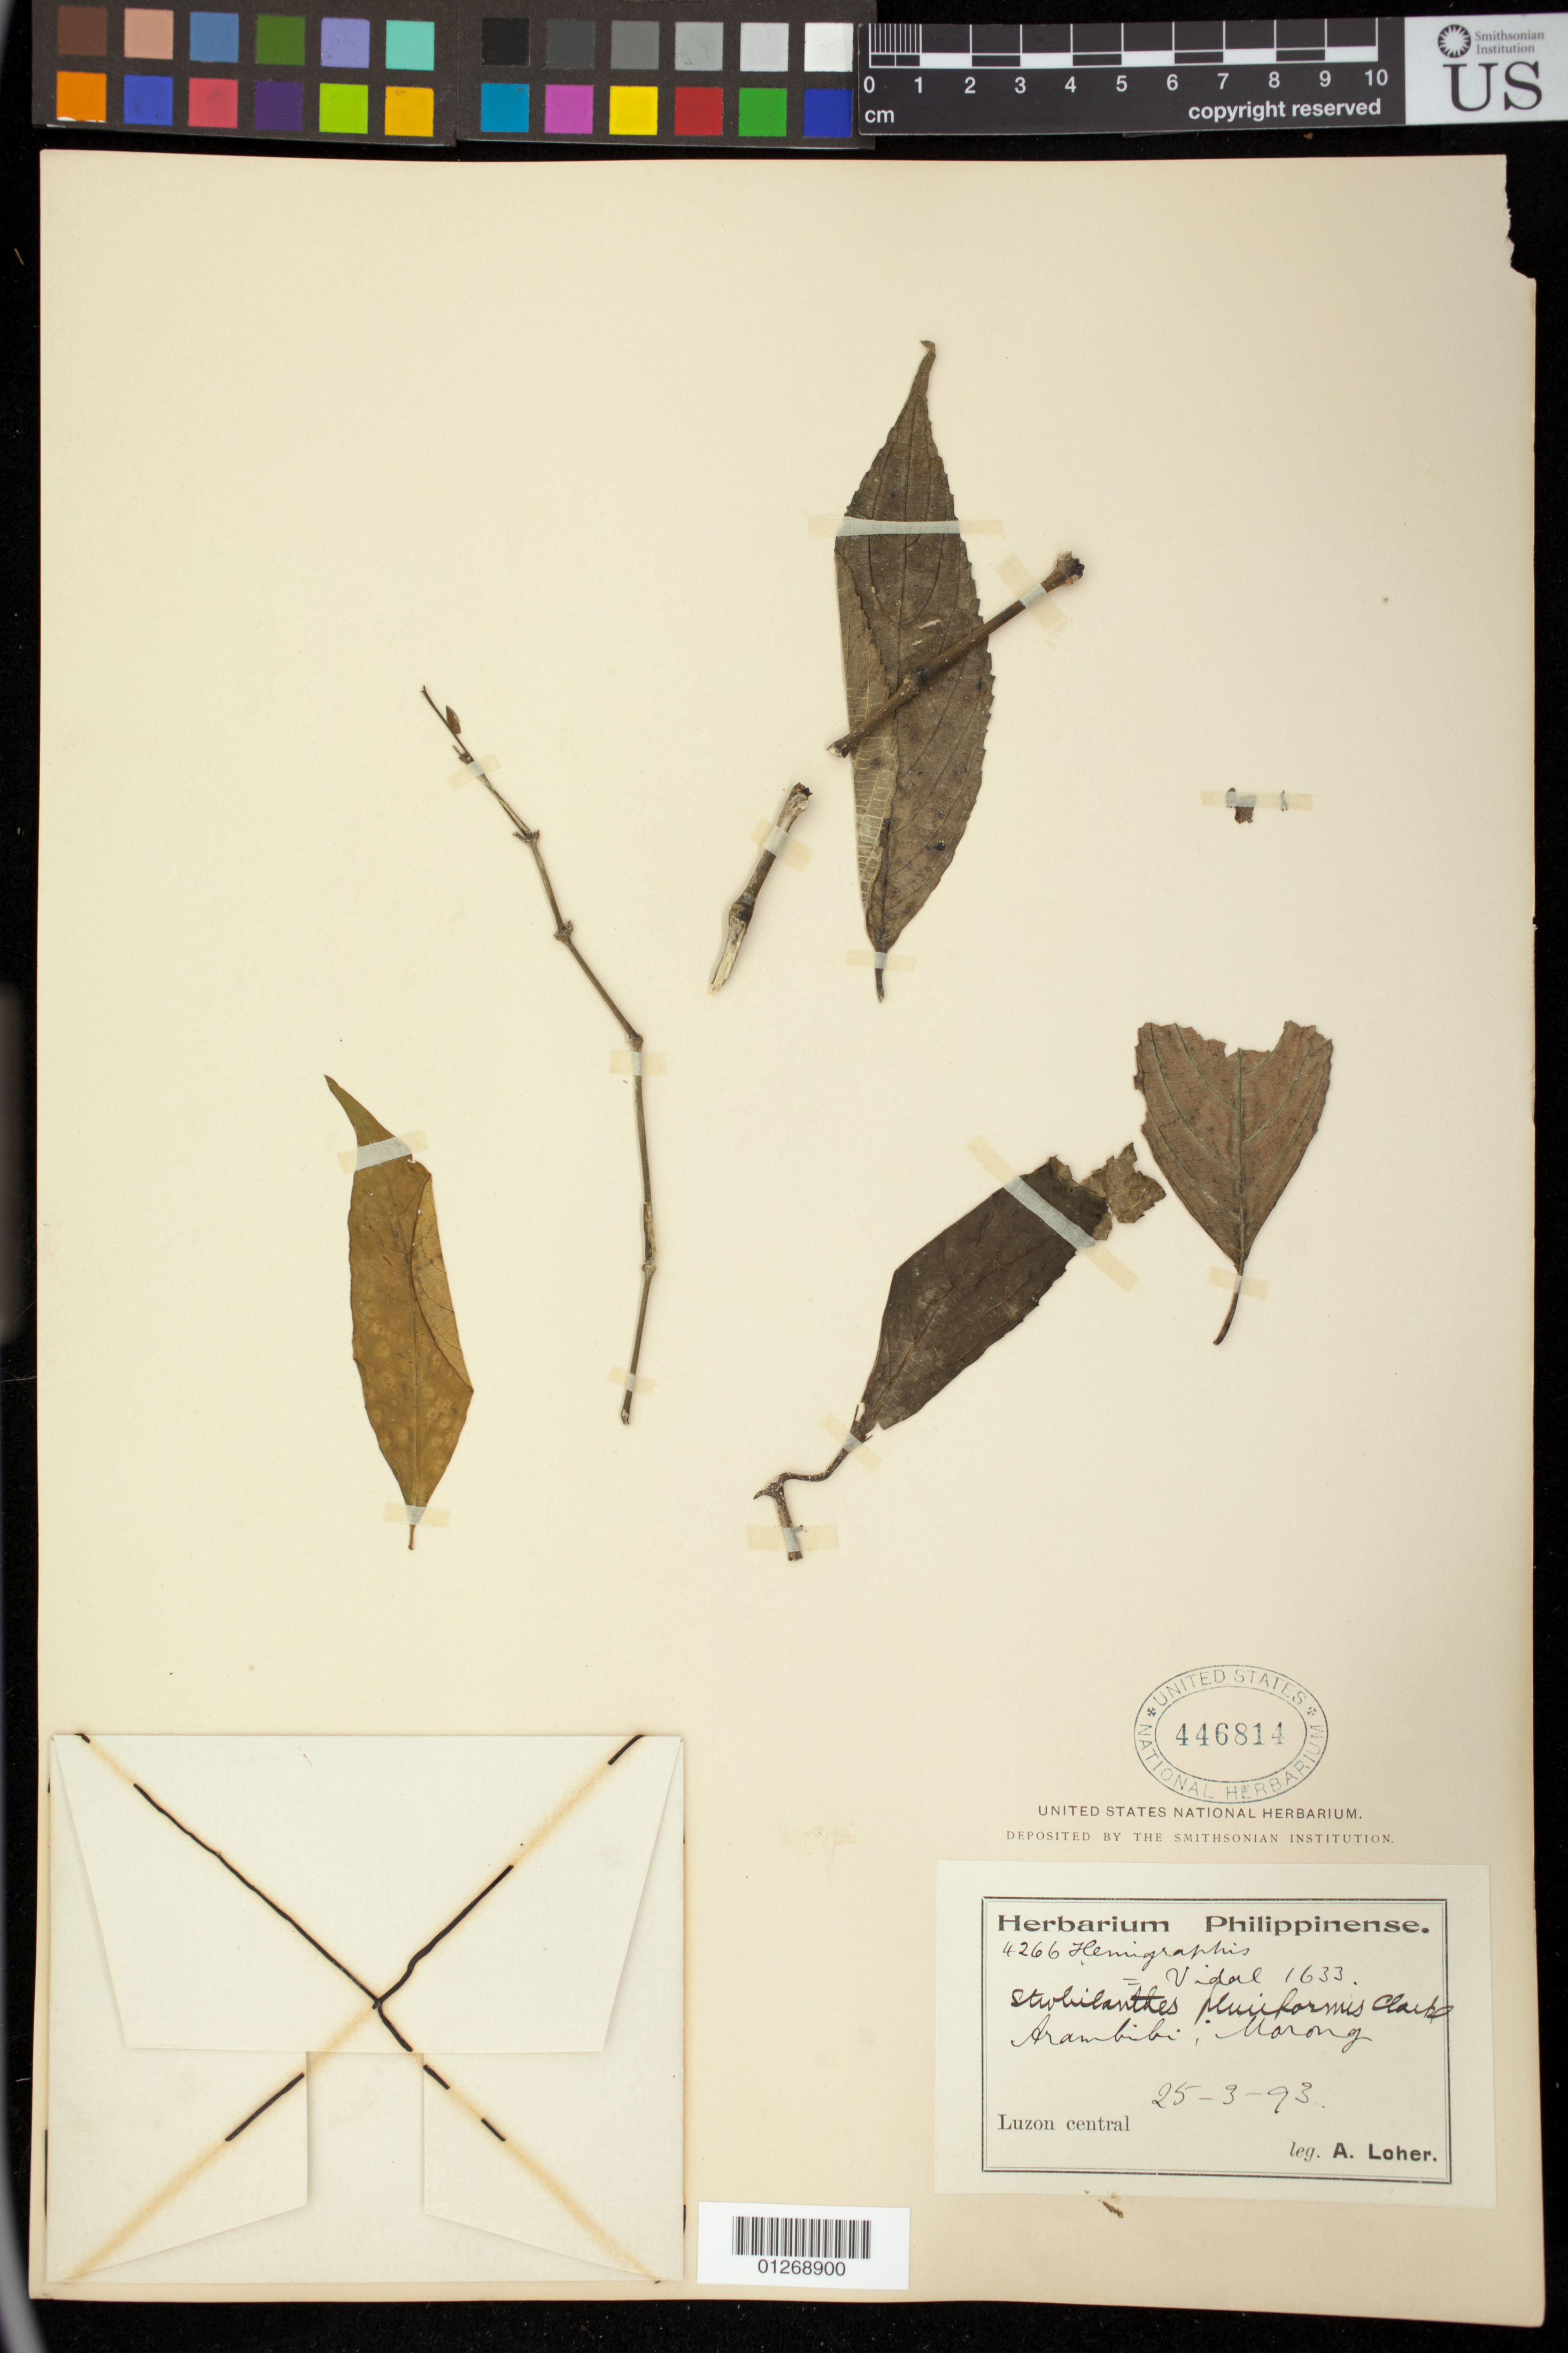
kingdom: Plantae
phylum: Tracheophyta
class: Magnoliopsida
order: Lamiales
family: Acanthaceae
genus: Strobilanthes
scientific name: Strobilanthes pluriformis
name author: C.B. Clarke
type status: Isosyntype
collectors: A. Loher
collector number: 4266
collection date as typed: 25 - 3 - 98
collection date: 1893-03-25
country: Philippines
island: Luzon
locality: Arambibi, Morong, Luzon Central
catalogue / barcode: US 446814